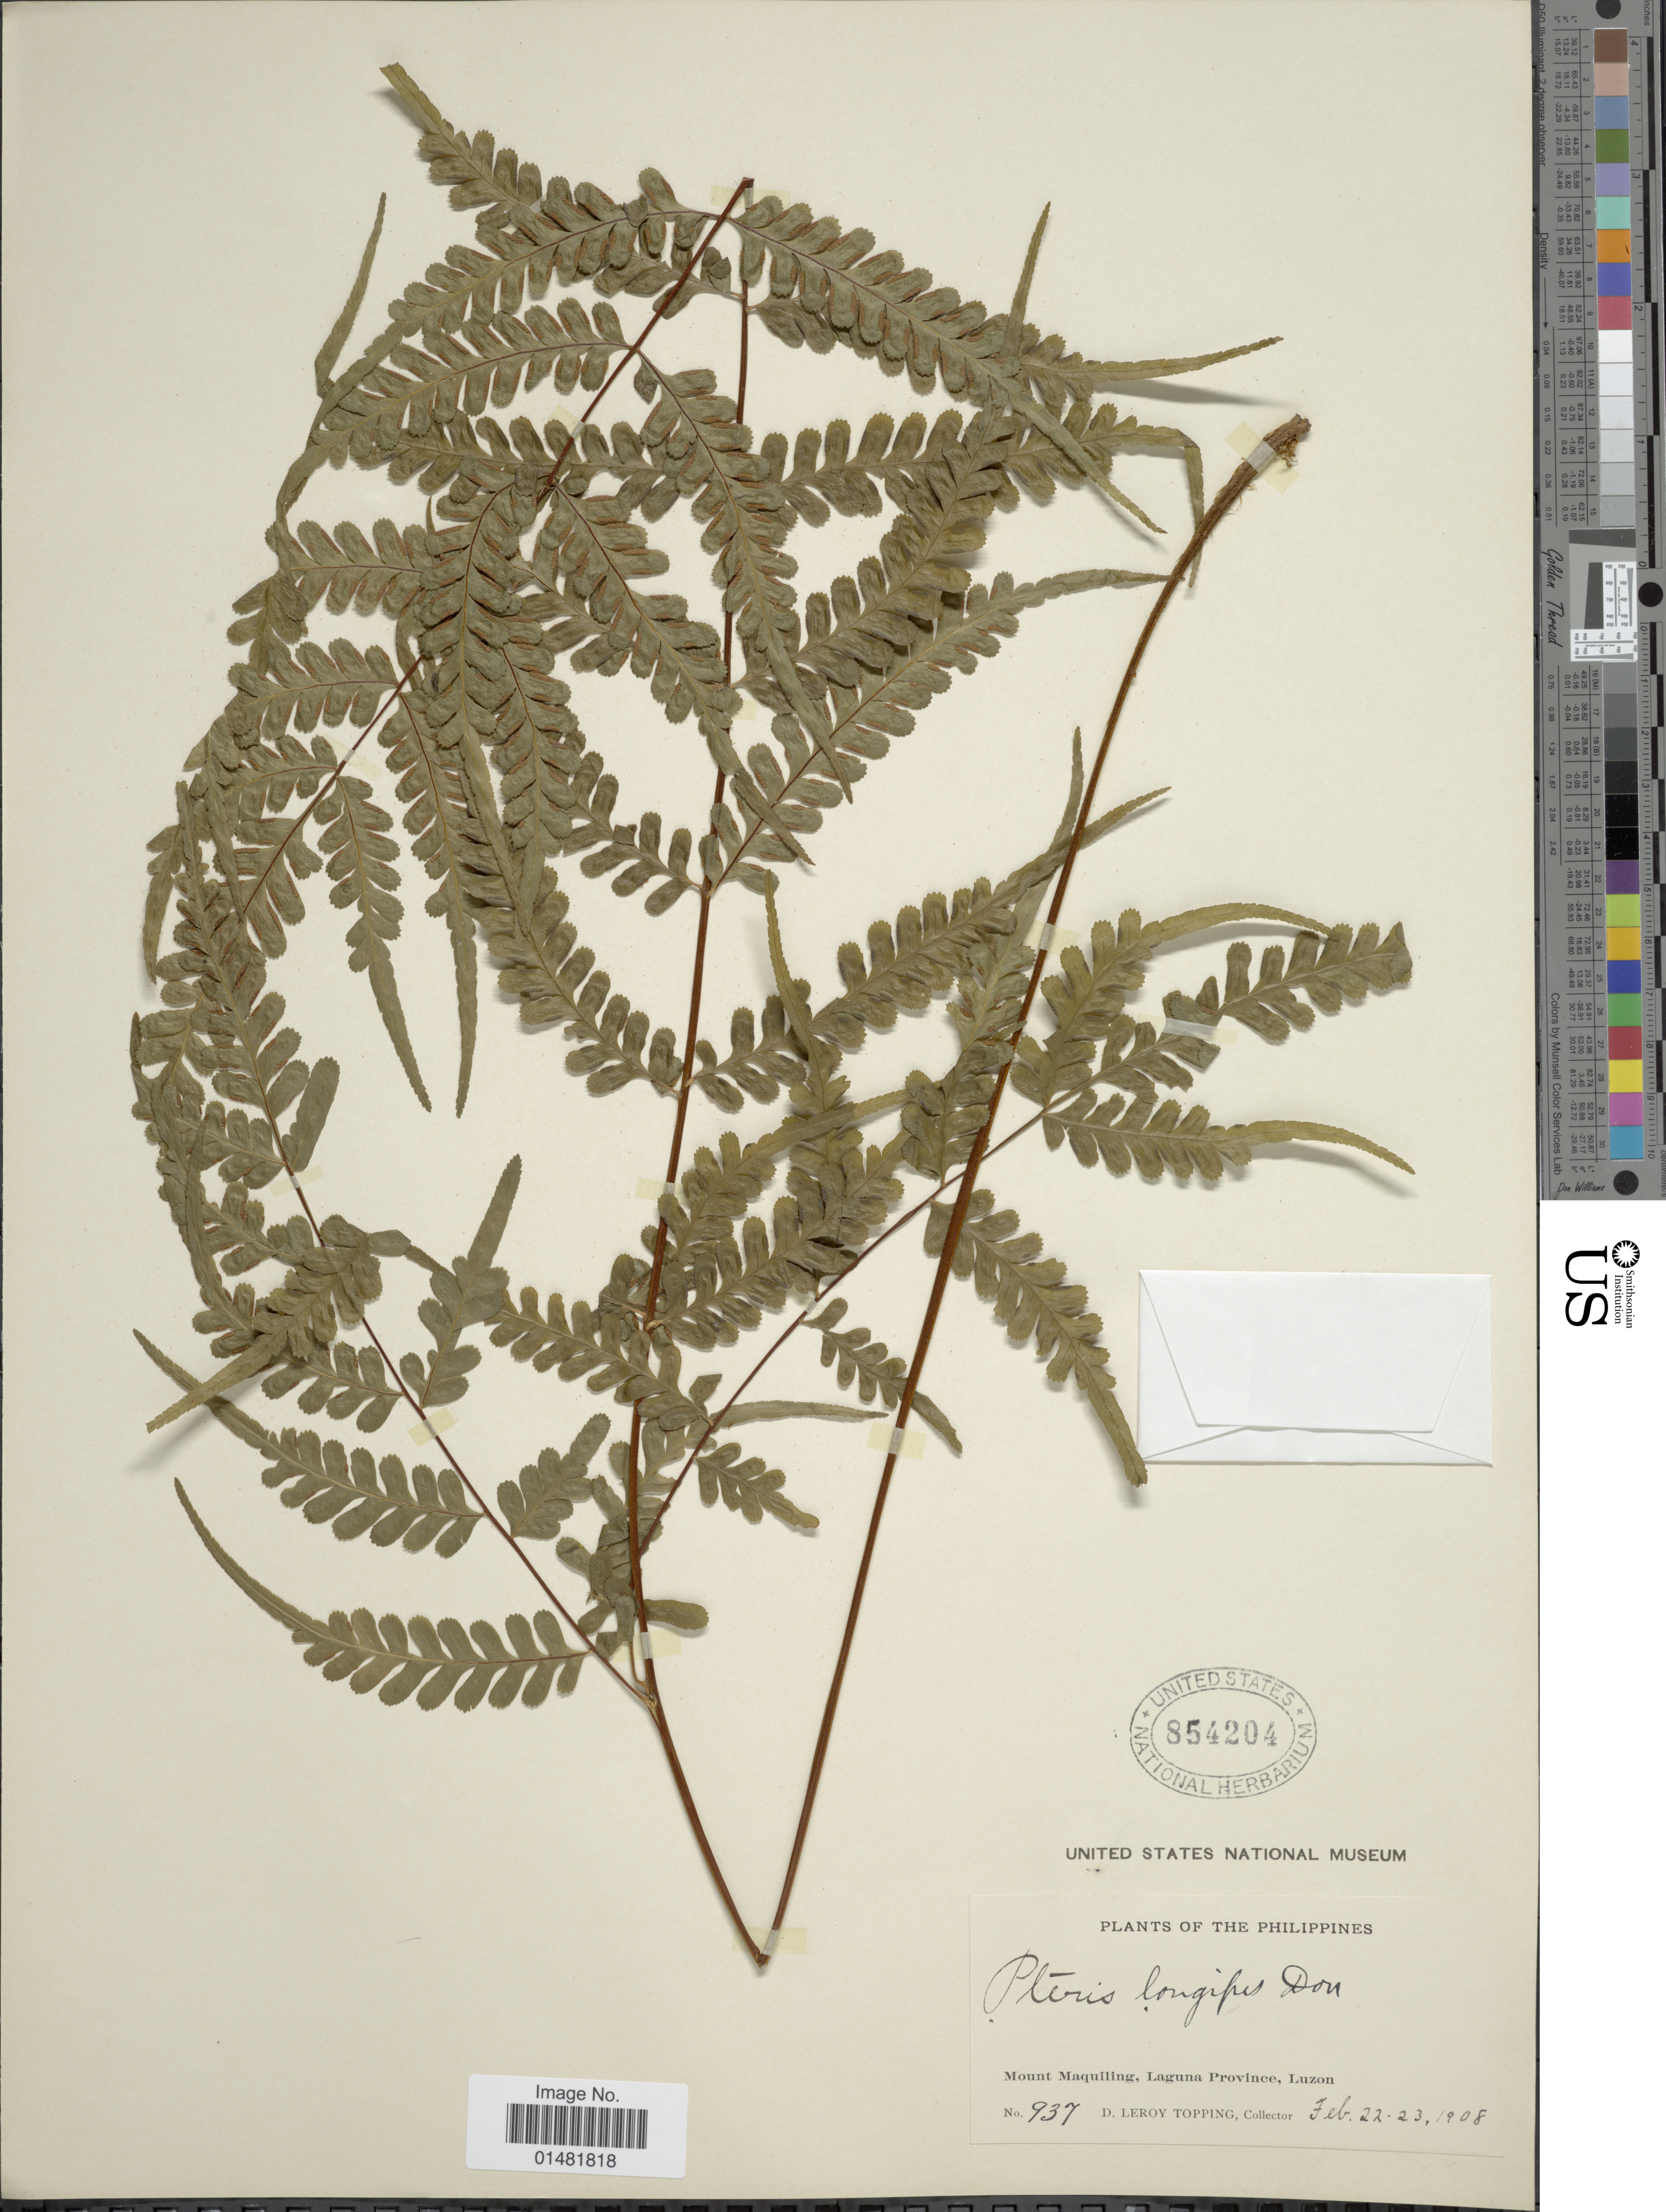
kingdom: Plantae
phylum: Tracheophyta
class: Polypodiopsida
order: Polypodiales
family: Pteridaceae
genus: Pteris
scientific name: Pteris longipes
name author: D. Don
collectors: D. L. Topping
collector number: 937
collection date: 1908-02-22/1908-02-23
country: Philippines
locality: Mount Maquiling, Laguna Province, Luzon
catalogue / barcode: US 854204